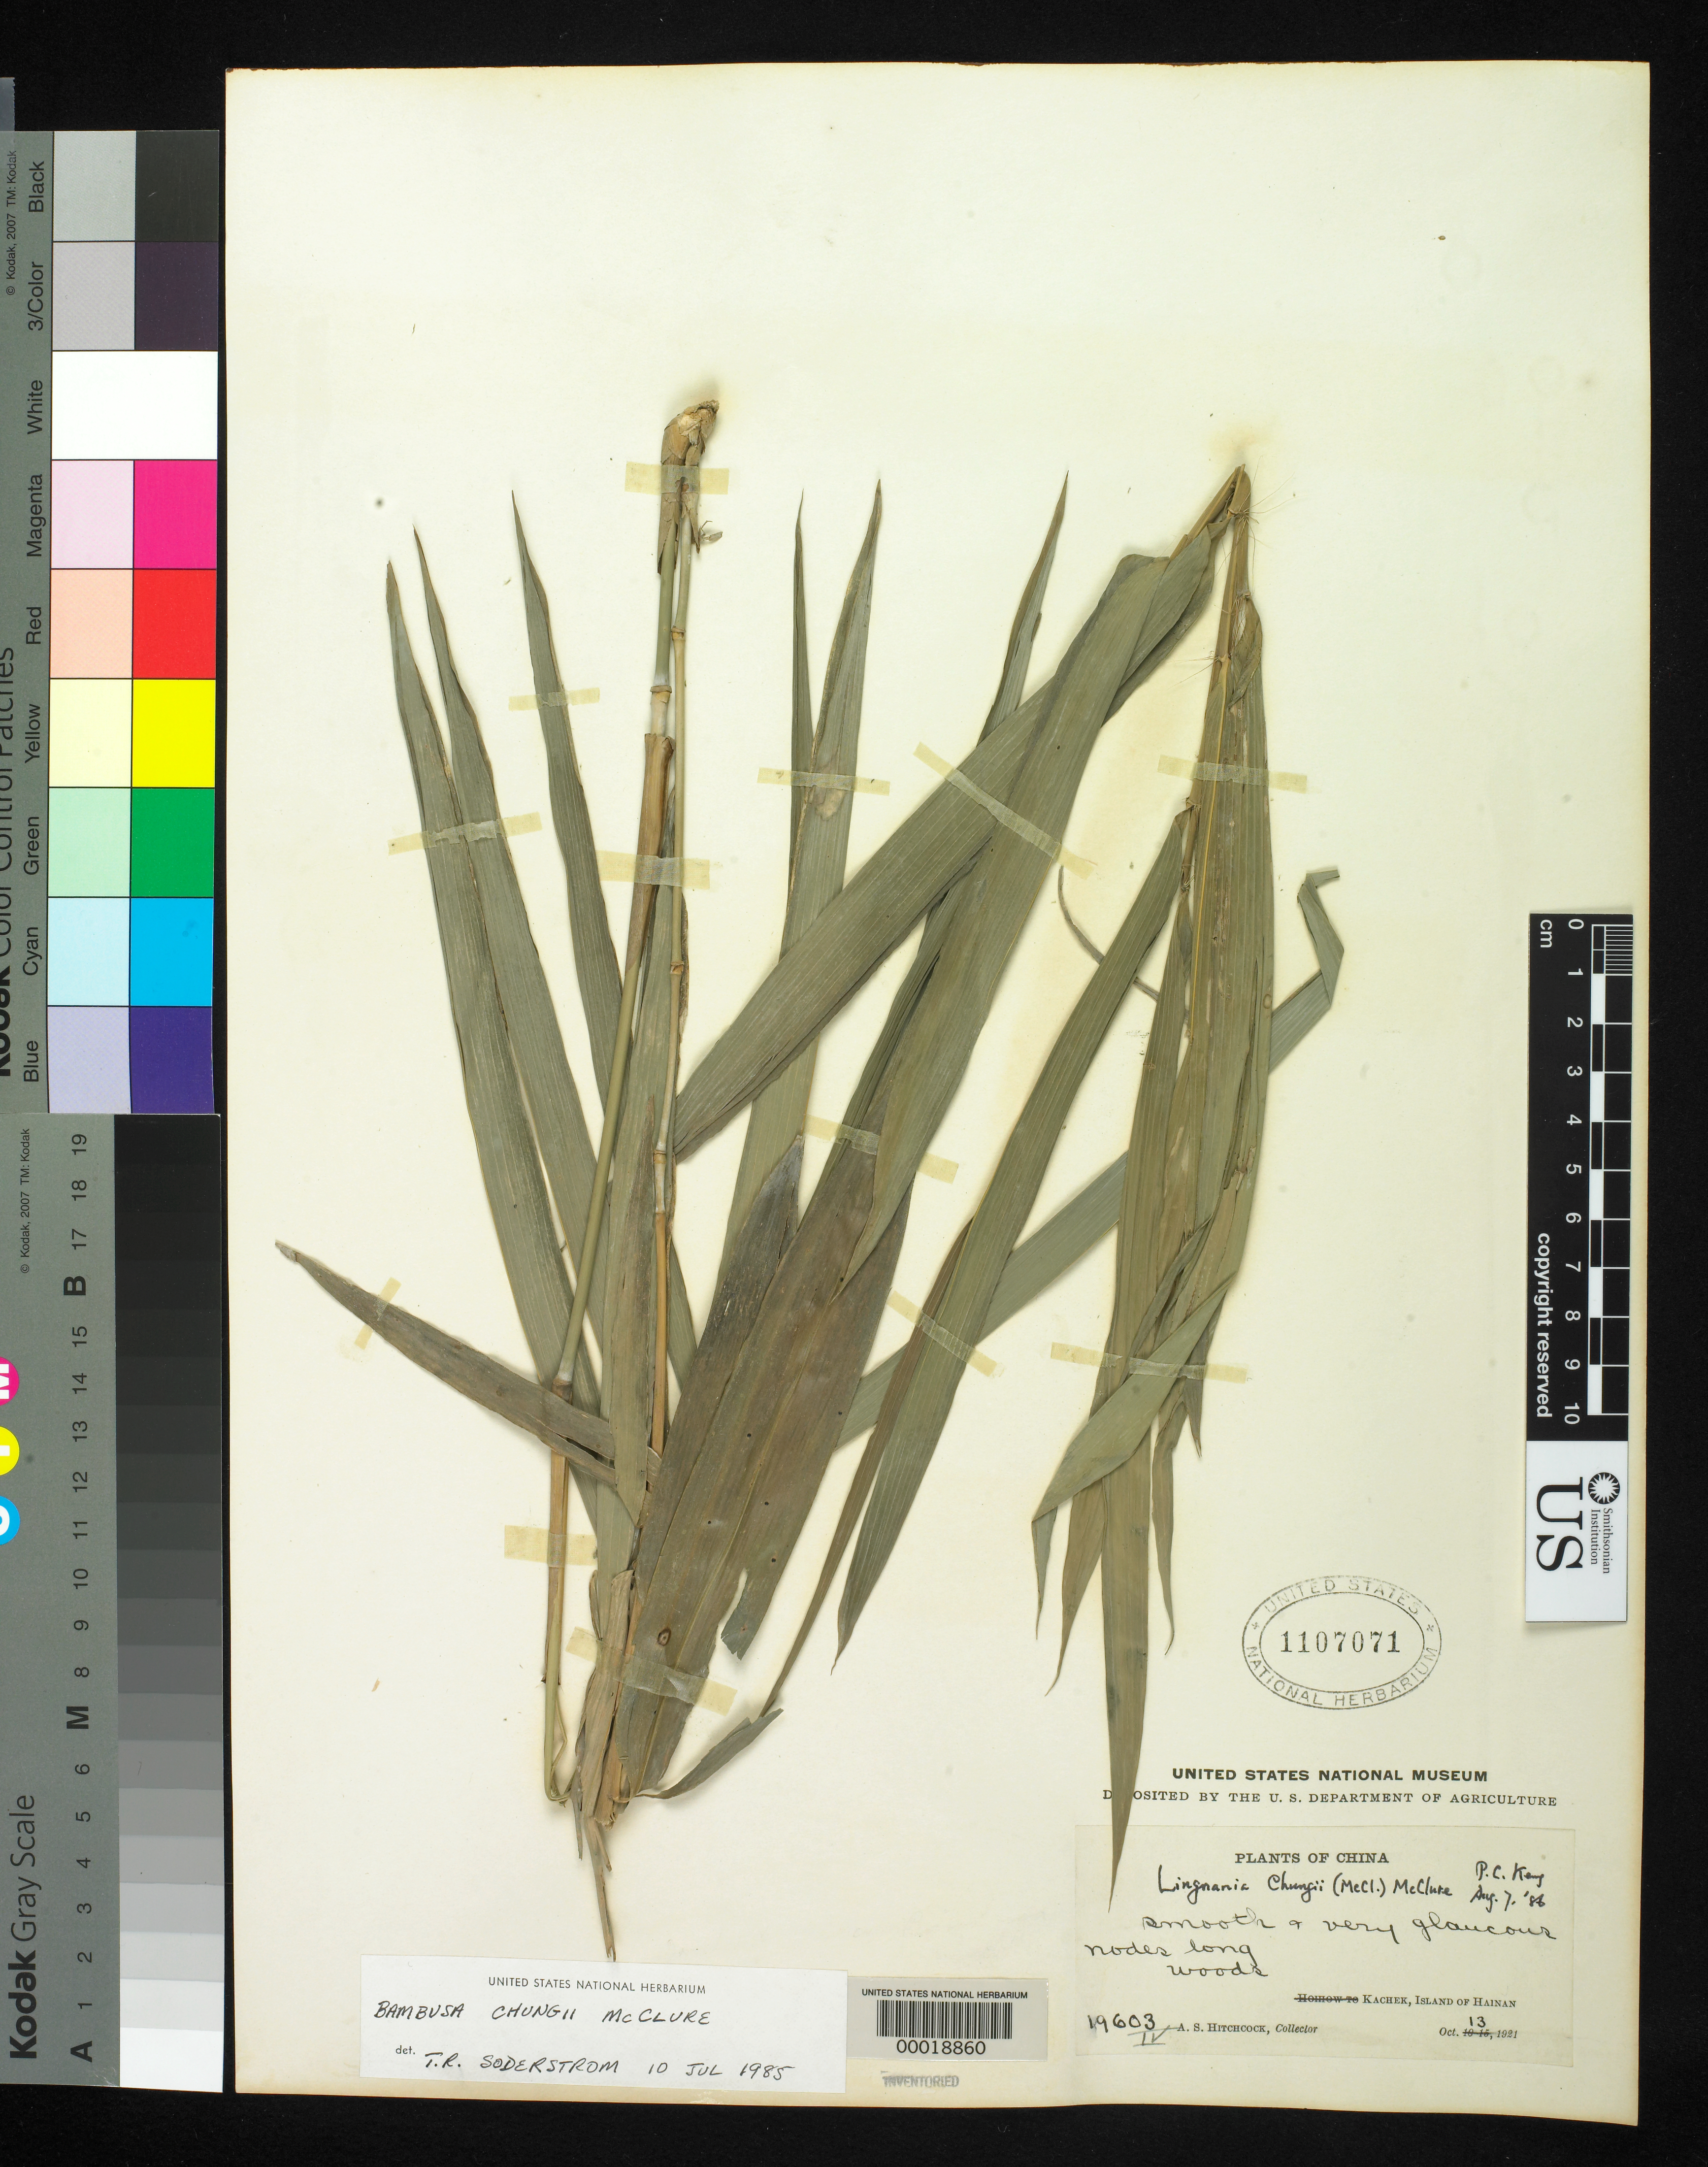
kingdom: Plantae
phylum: Tracheophyta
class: Liliopsida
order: Poales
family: Poaceae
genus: Bambusa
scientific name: Bambusa chungii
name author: McClure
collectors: A. S. Hitchcock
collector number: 19603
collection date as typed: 13 Oct 1921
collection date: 1921-10-13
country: China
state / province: Hainan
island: Hainan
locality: Kachek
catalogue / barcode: US 1107071